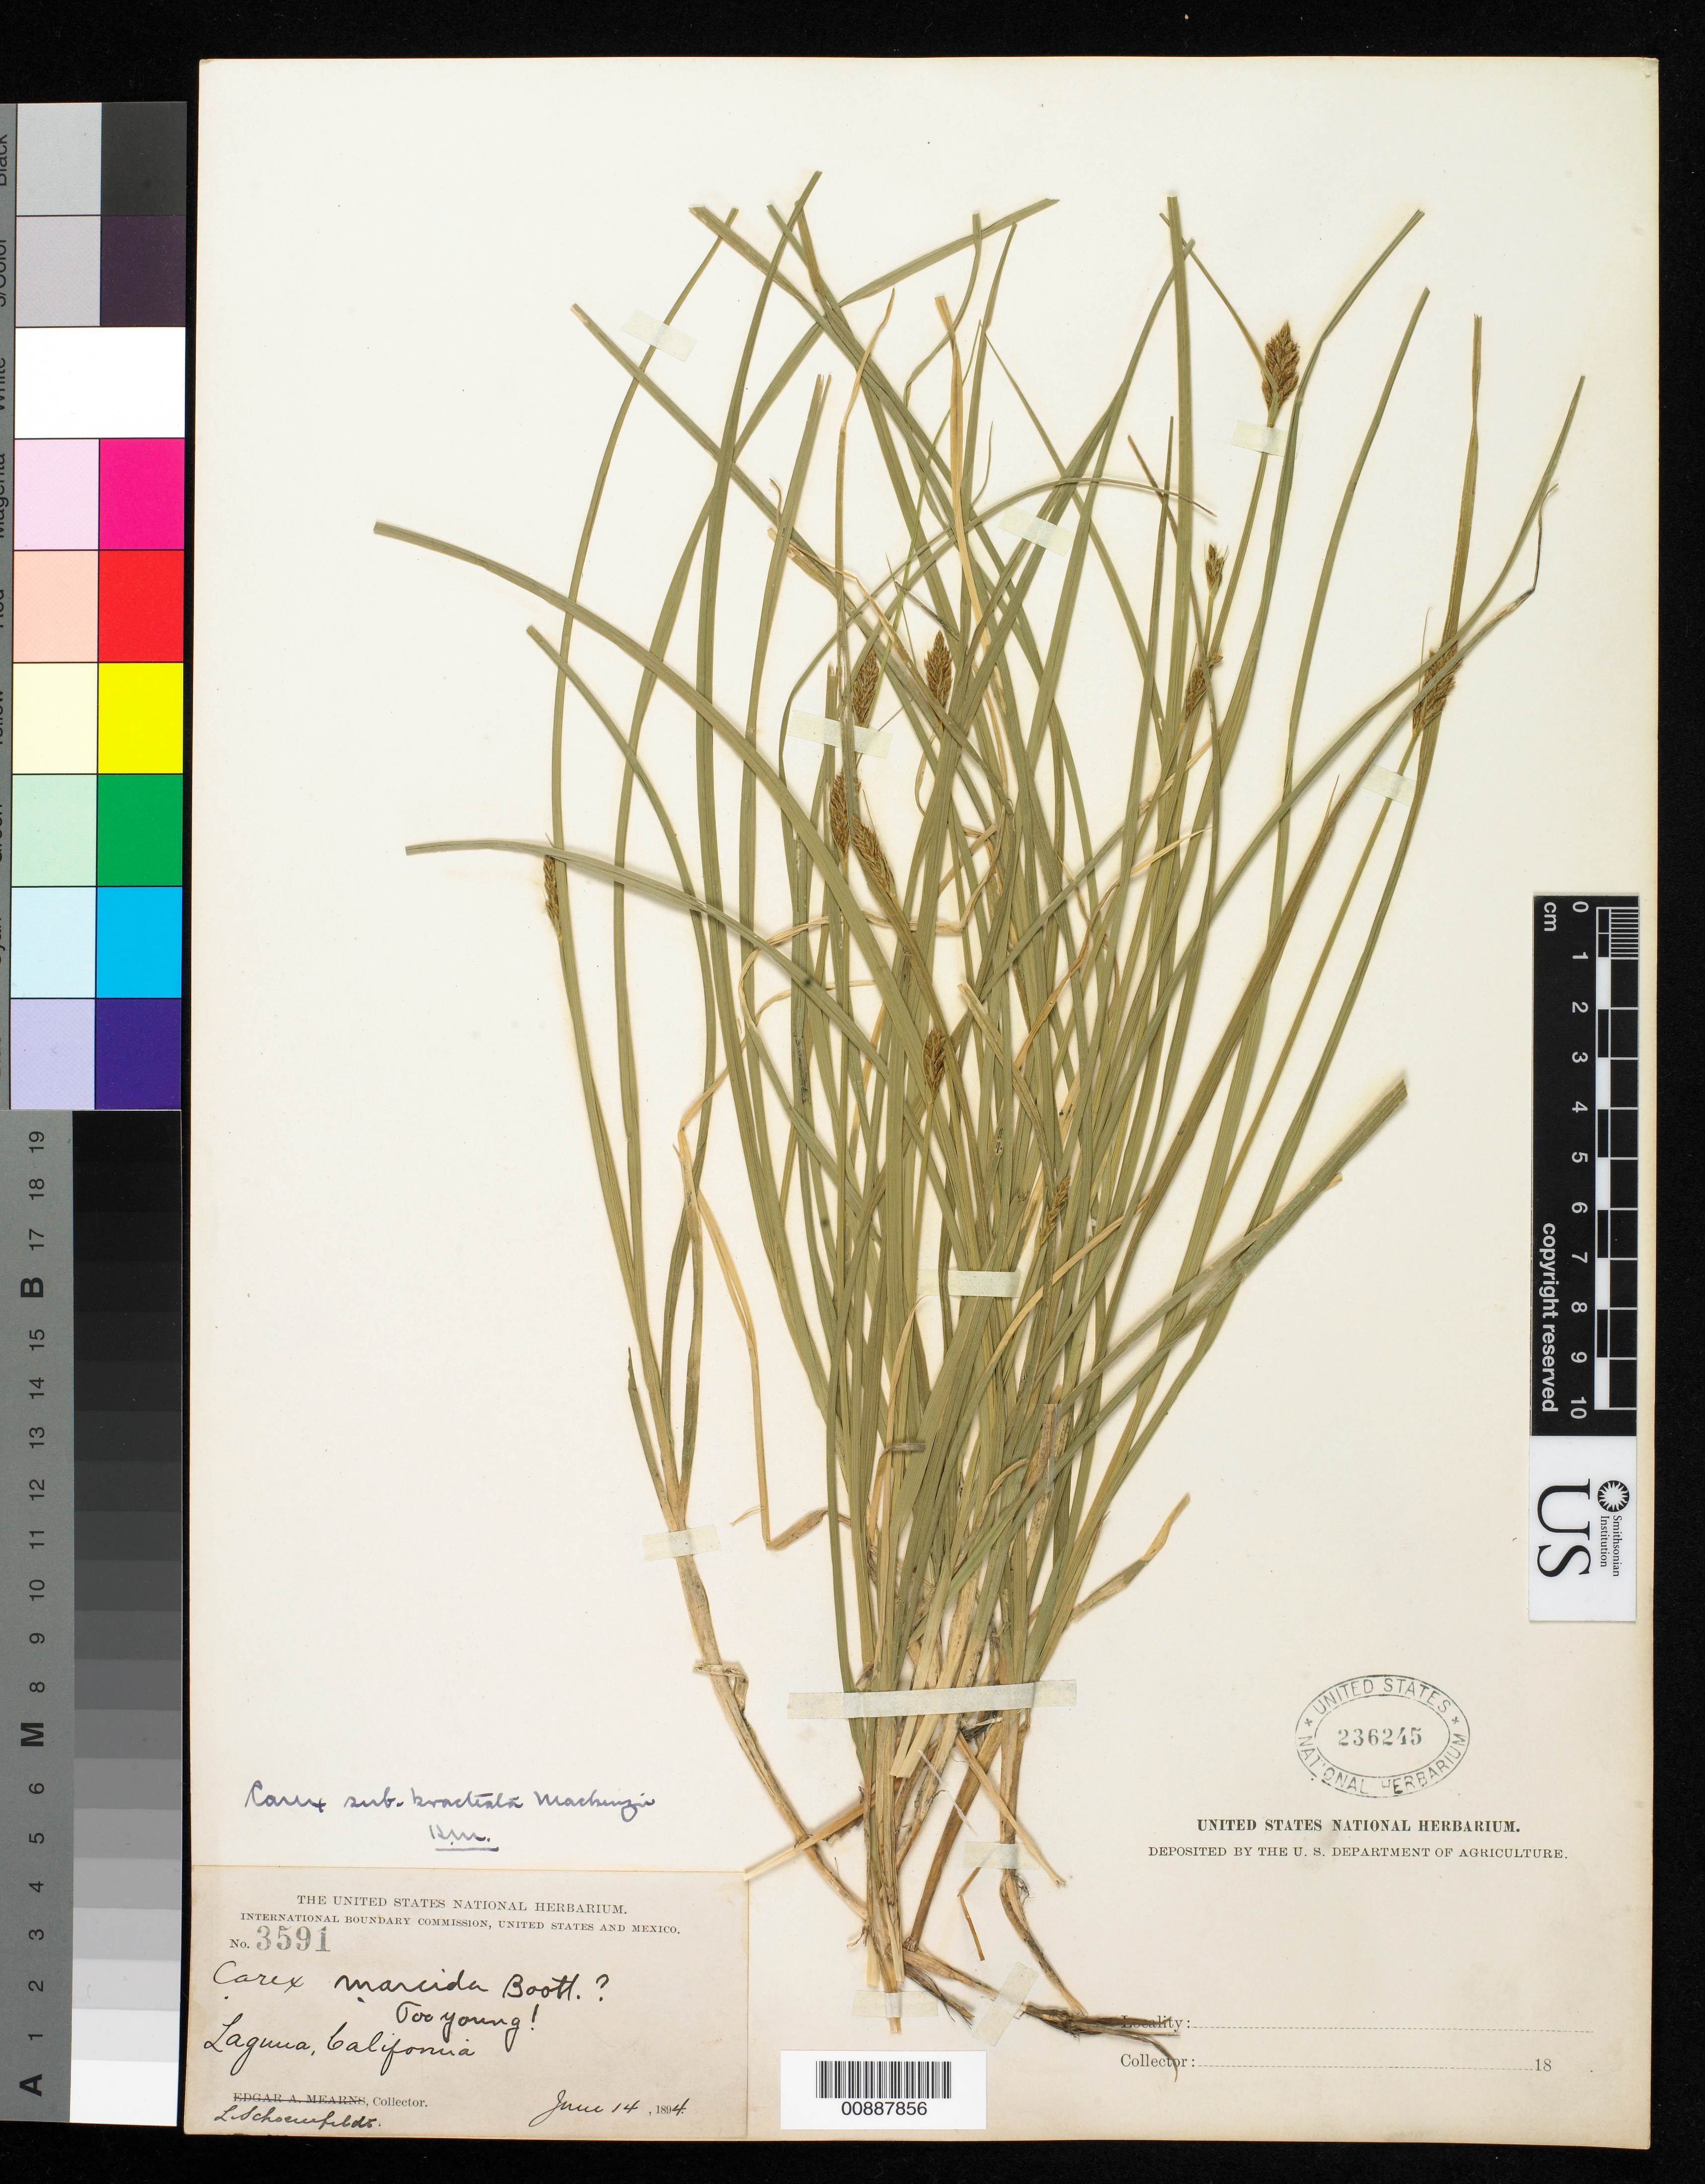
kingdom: Plantae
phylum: Tracheophyta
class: Liliopsida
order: Poales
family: Cyperaceae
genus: Carex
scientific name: Carex subbracteata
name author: Mack.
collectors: L. Schoenfeldt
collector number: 3591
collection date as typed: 14 Jun 1894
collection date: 1894-06-14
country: United States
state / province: California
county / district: Orange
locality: Laguna, California.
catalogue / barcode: US 236245